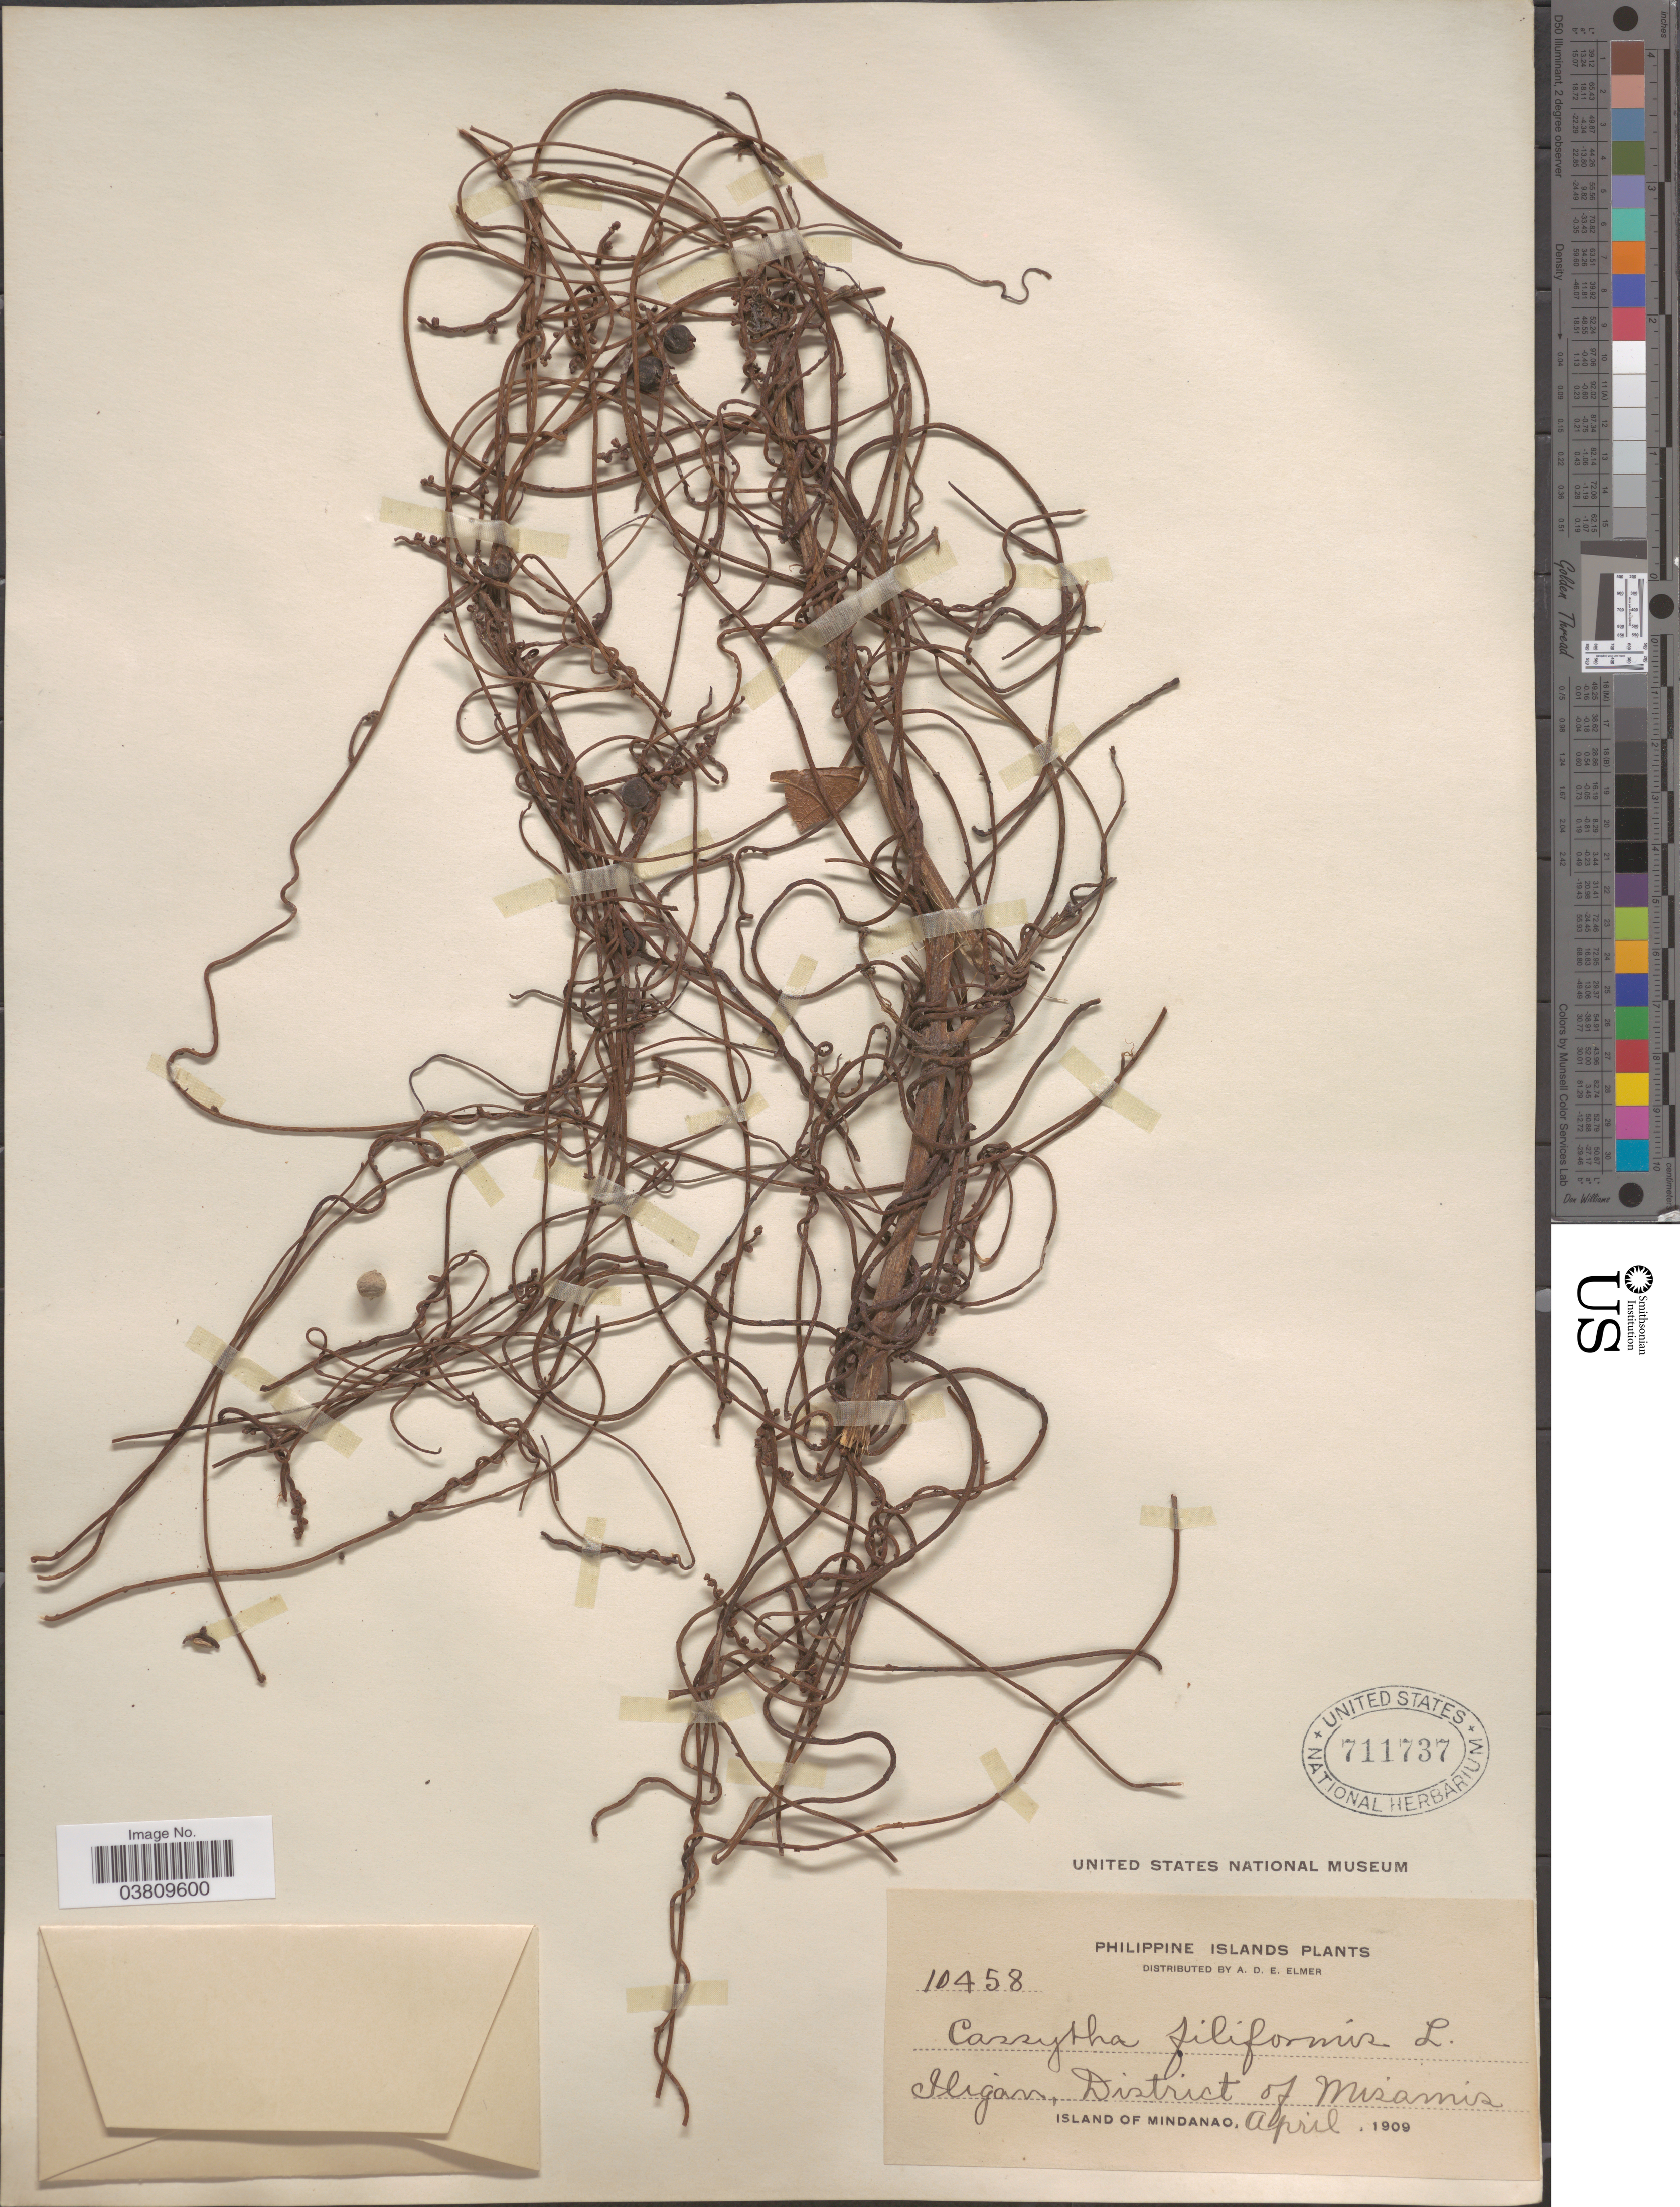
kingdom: Plantae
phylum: Tracheophyta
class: Magnoliopsida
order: Laurales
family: Lauraceae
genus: Cassytha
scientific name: Cassytha filiformis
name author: L.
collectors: A. D. E. Elmer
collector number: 10458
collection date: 1909-04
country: Philippines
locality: Iligan, District of Mizamis. Island of Mindanao.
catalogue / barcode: US 711737